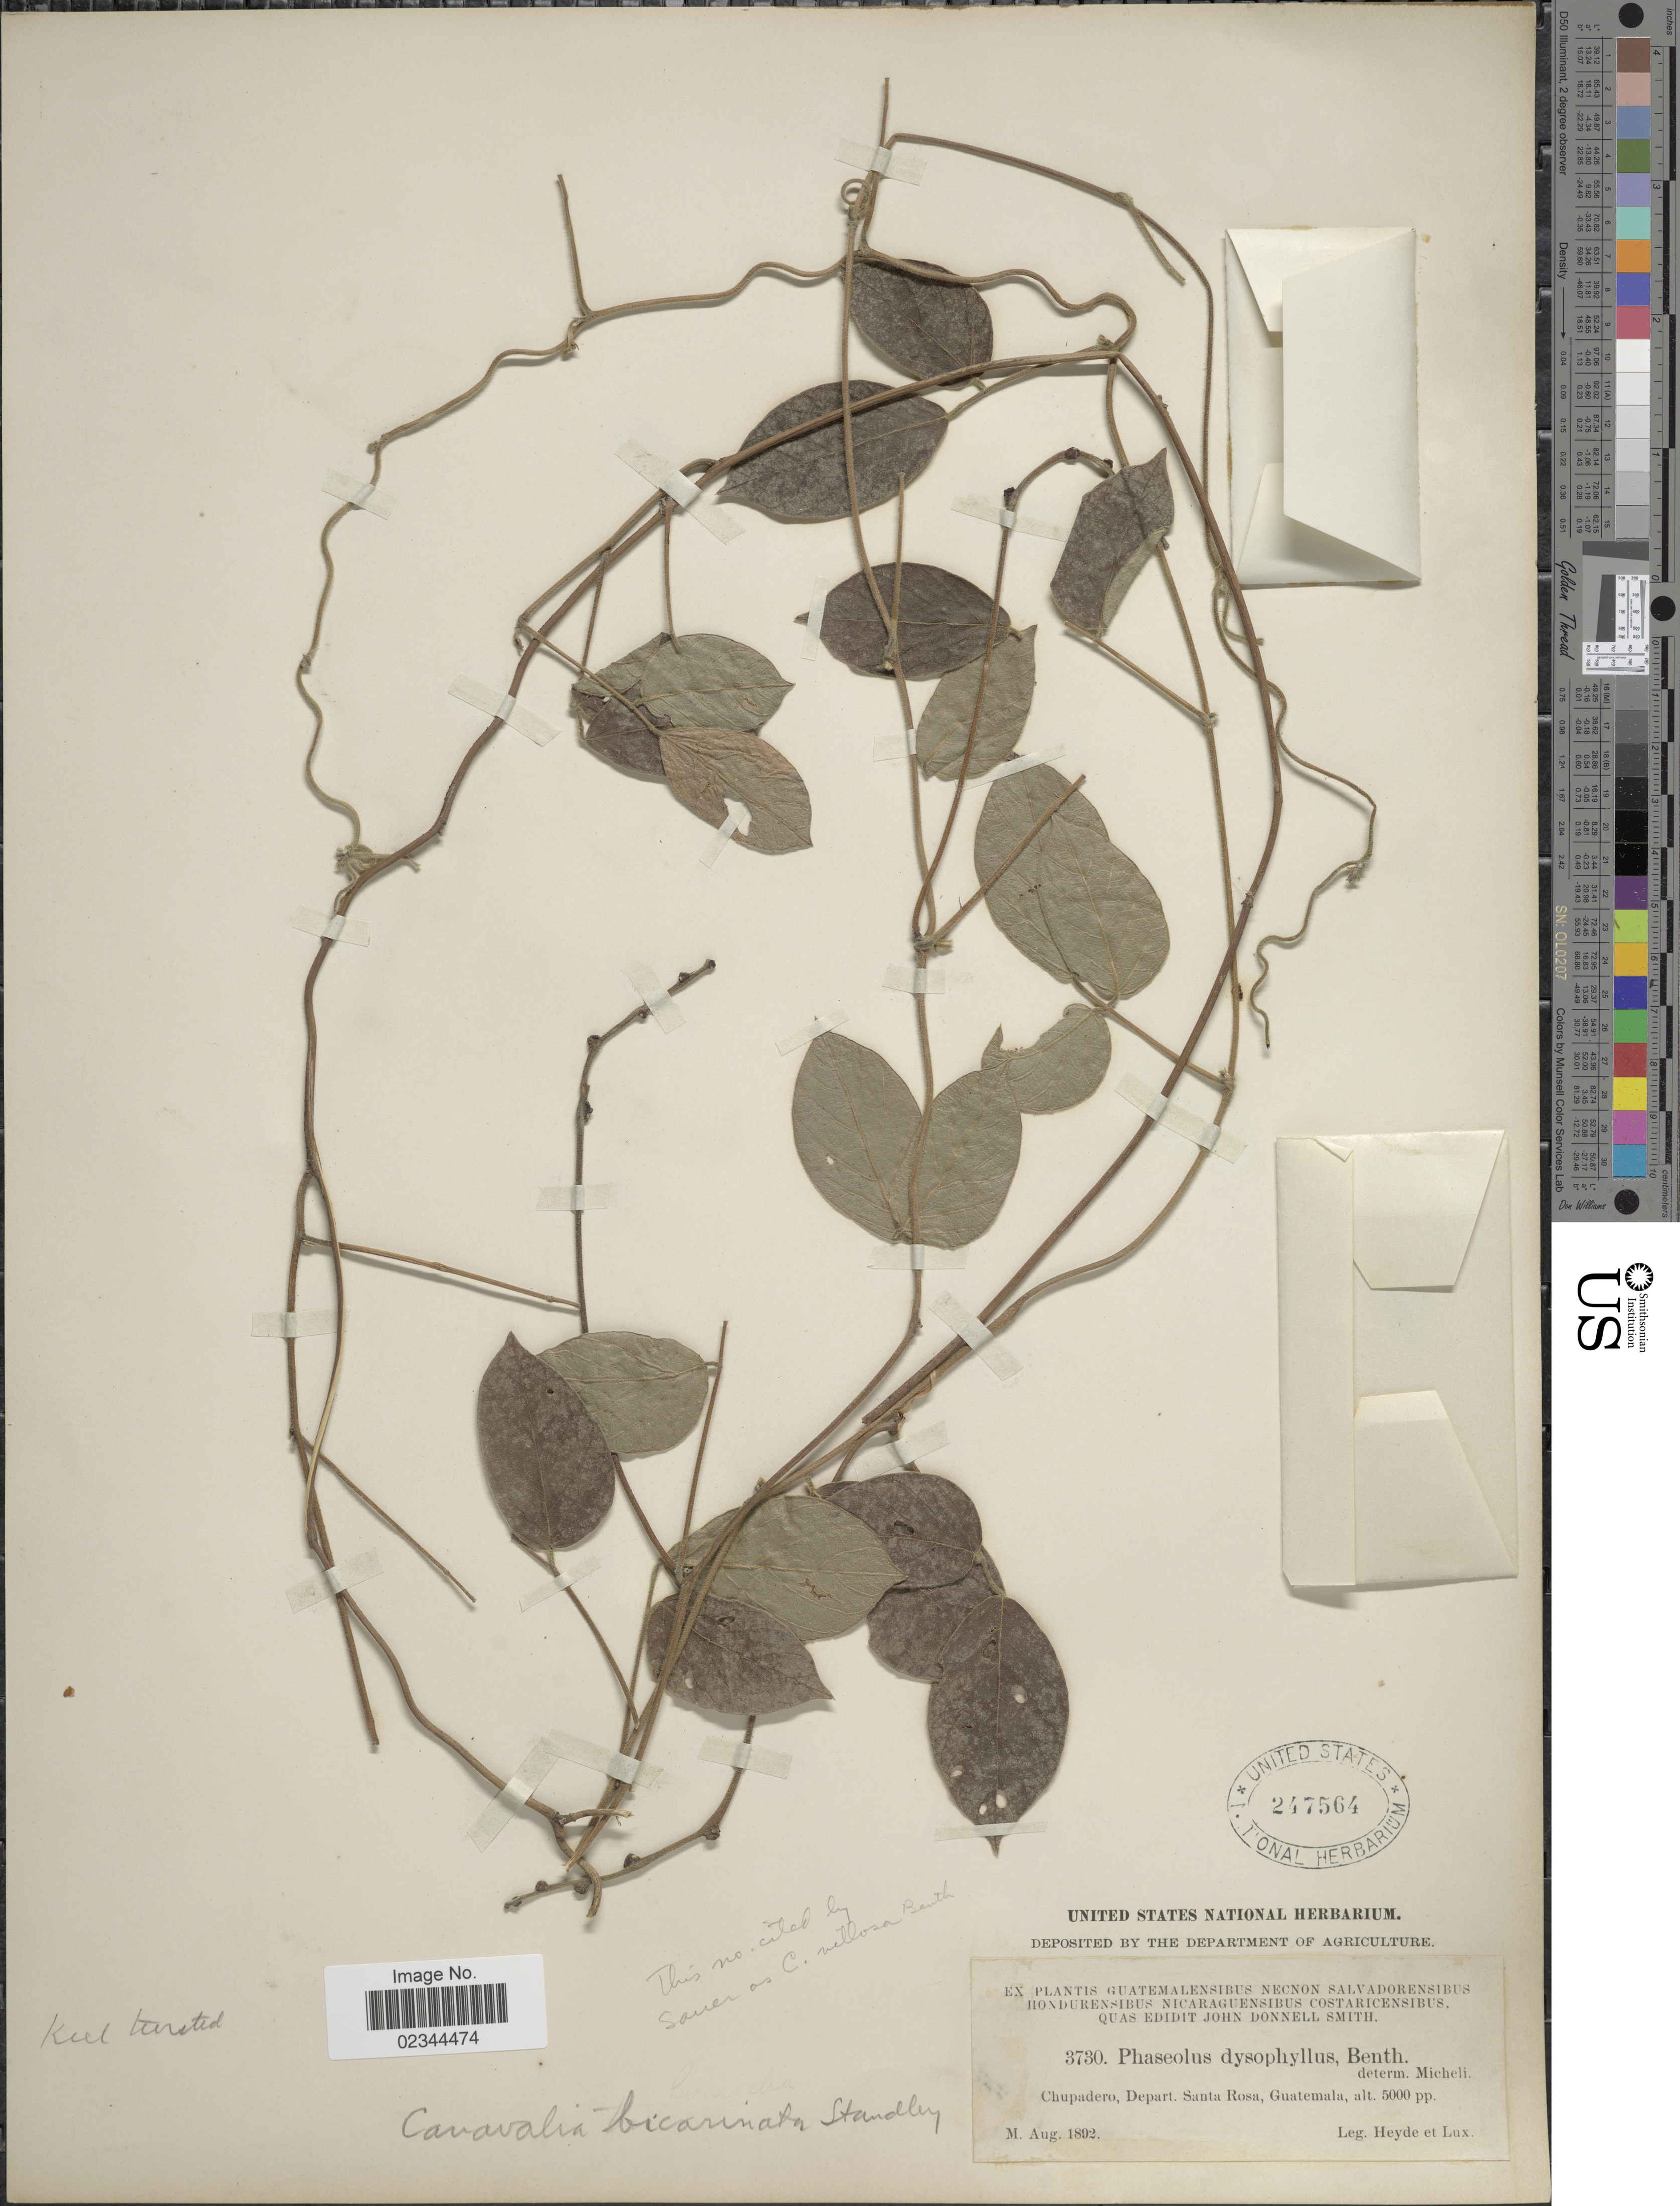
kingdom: Plantae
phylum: Tracheophyta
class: Magnoliopsida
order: Fabales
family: Fabaceae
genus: Canavalia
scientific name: Canavalia villosa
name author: Benth.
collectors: Heyde & Lux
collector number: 3730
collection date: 1892-08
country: Guatemala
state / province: Santa Rosa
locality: Chupadero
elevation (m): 1524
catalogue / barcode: US 247564